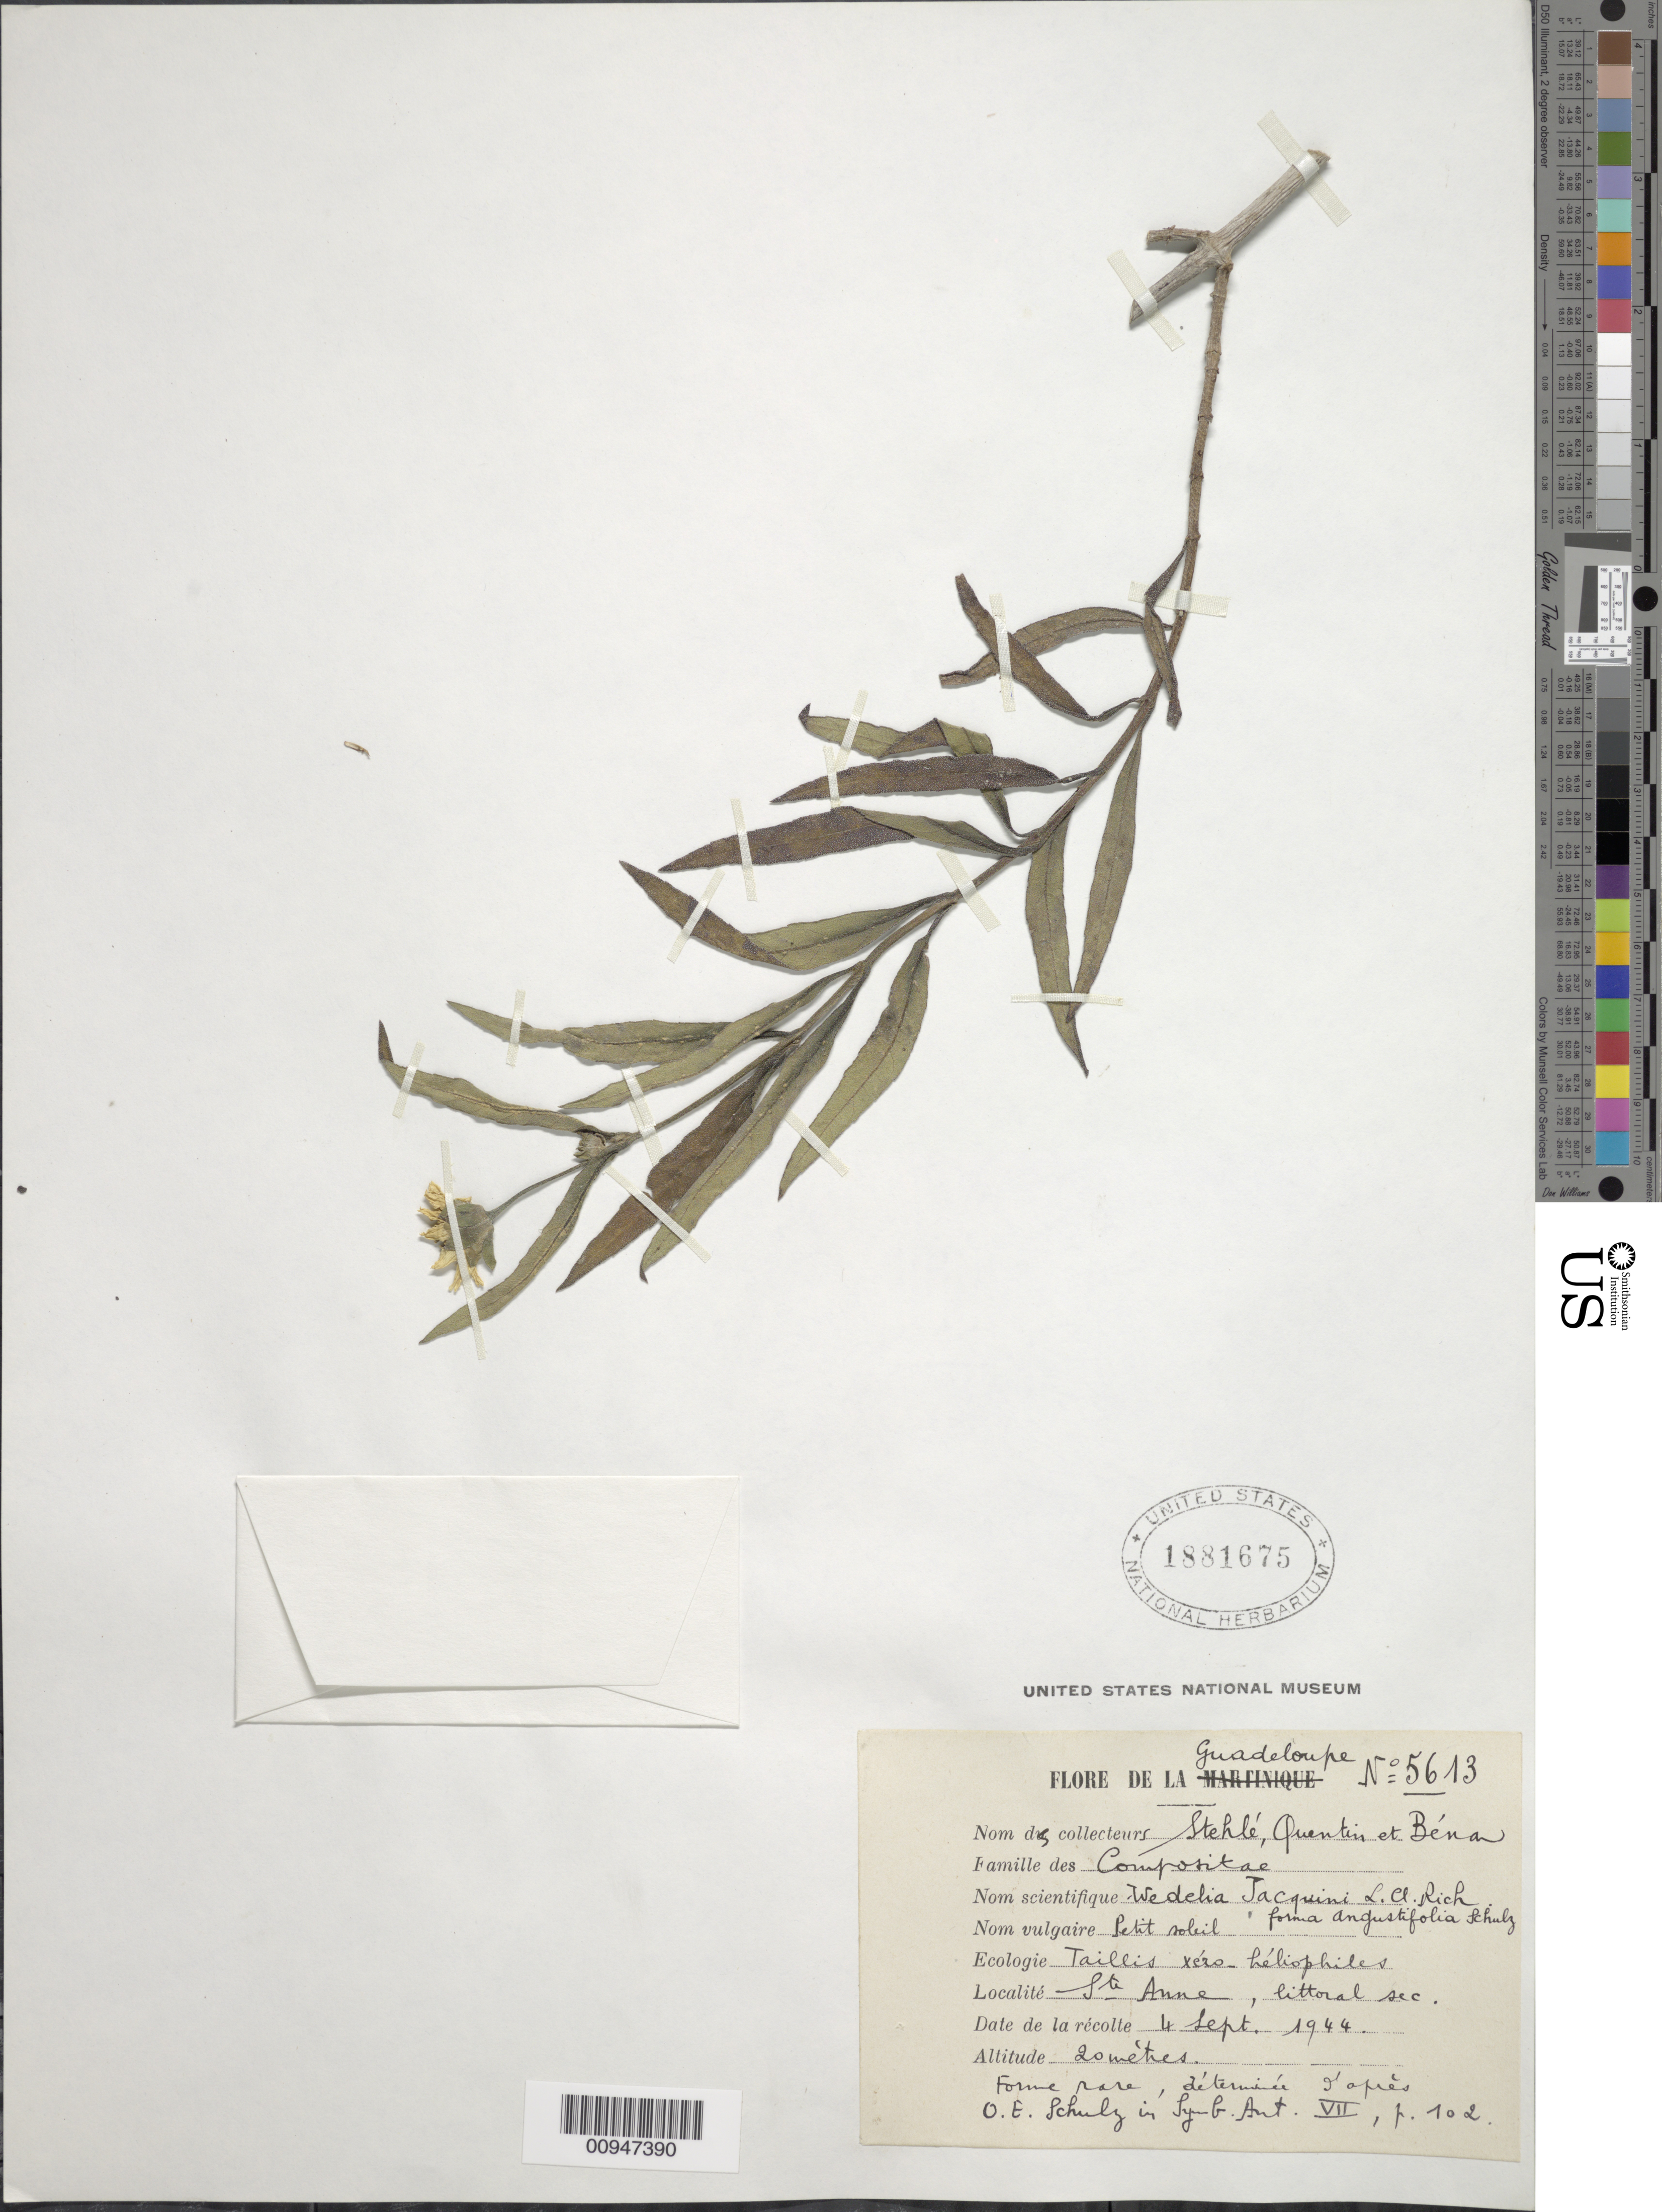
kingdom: Plantae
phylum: Tracheophyta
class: Magnoliopsida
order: Asterales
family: Asteraceae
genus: Wedelia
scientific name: Wedelia calycina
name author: Rich.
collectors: H. Stehlé, R. Quentin & P. Bena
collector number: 5613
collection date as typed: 04 Sep 1944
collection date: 1944-09-04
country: Guadeloupe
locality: St. Anne, littoral sec.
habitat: Taillis xéro-héliophiles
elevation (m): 20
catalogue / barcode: US 1881675